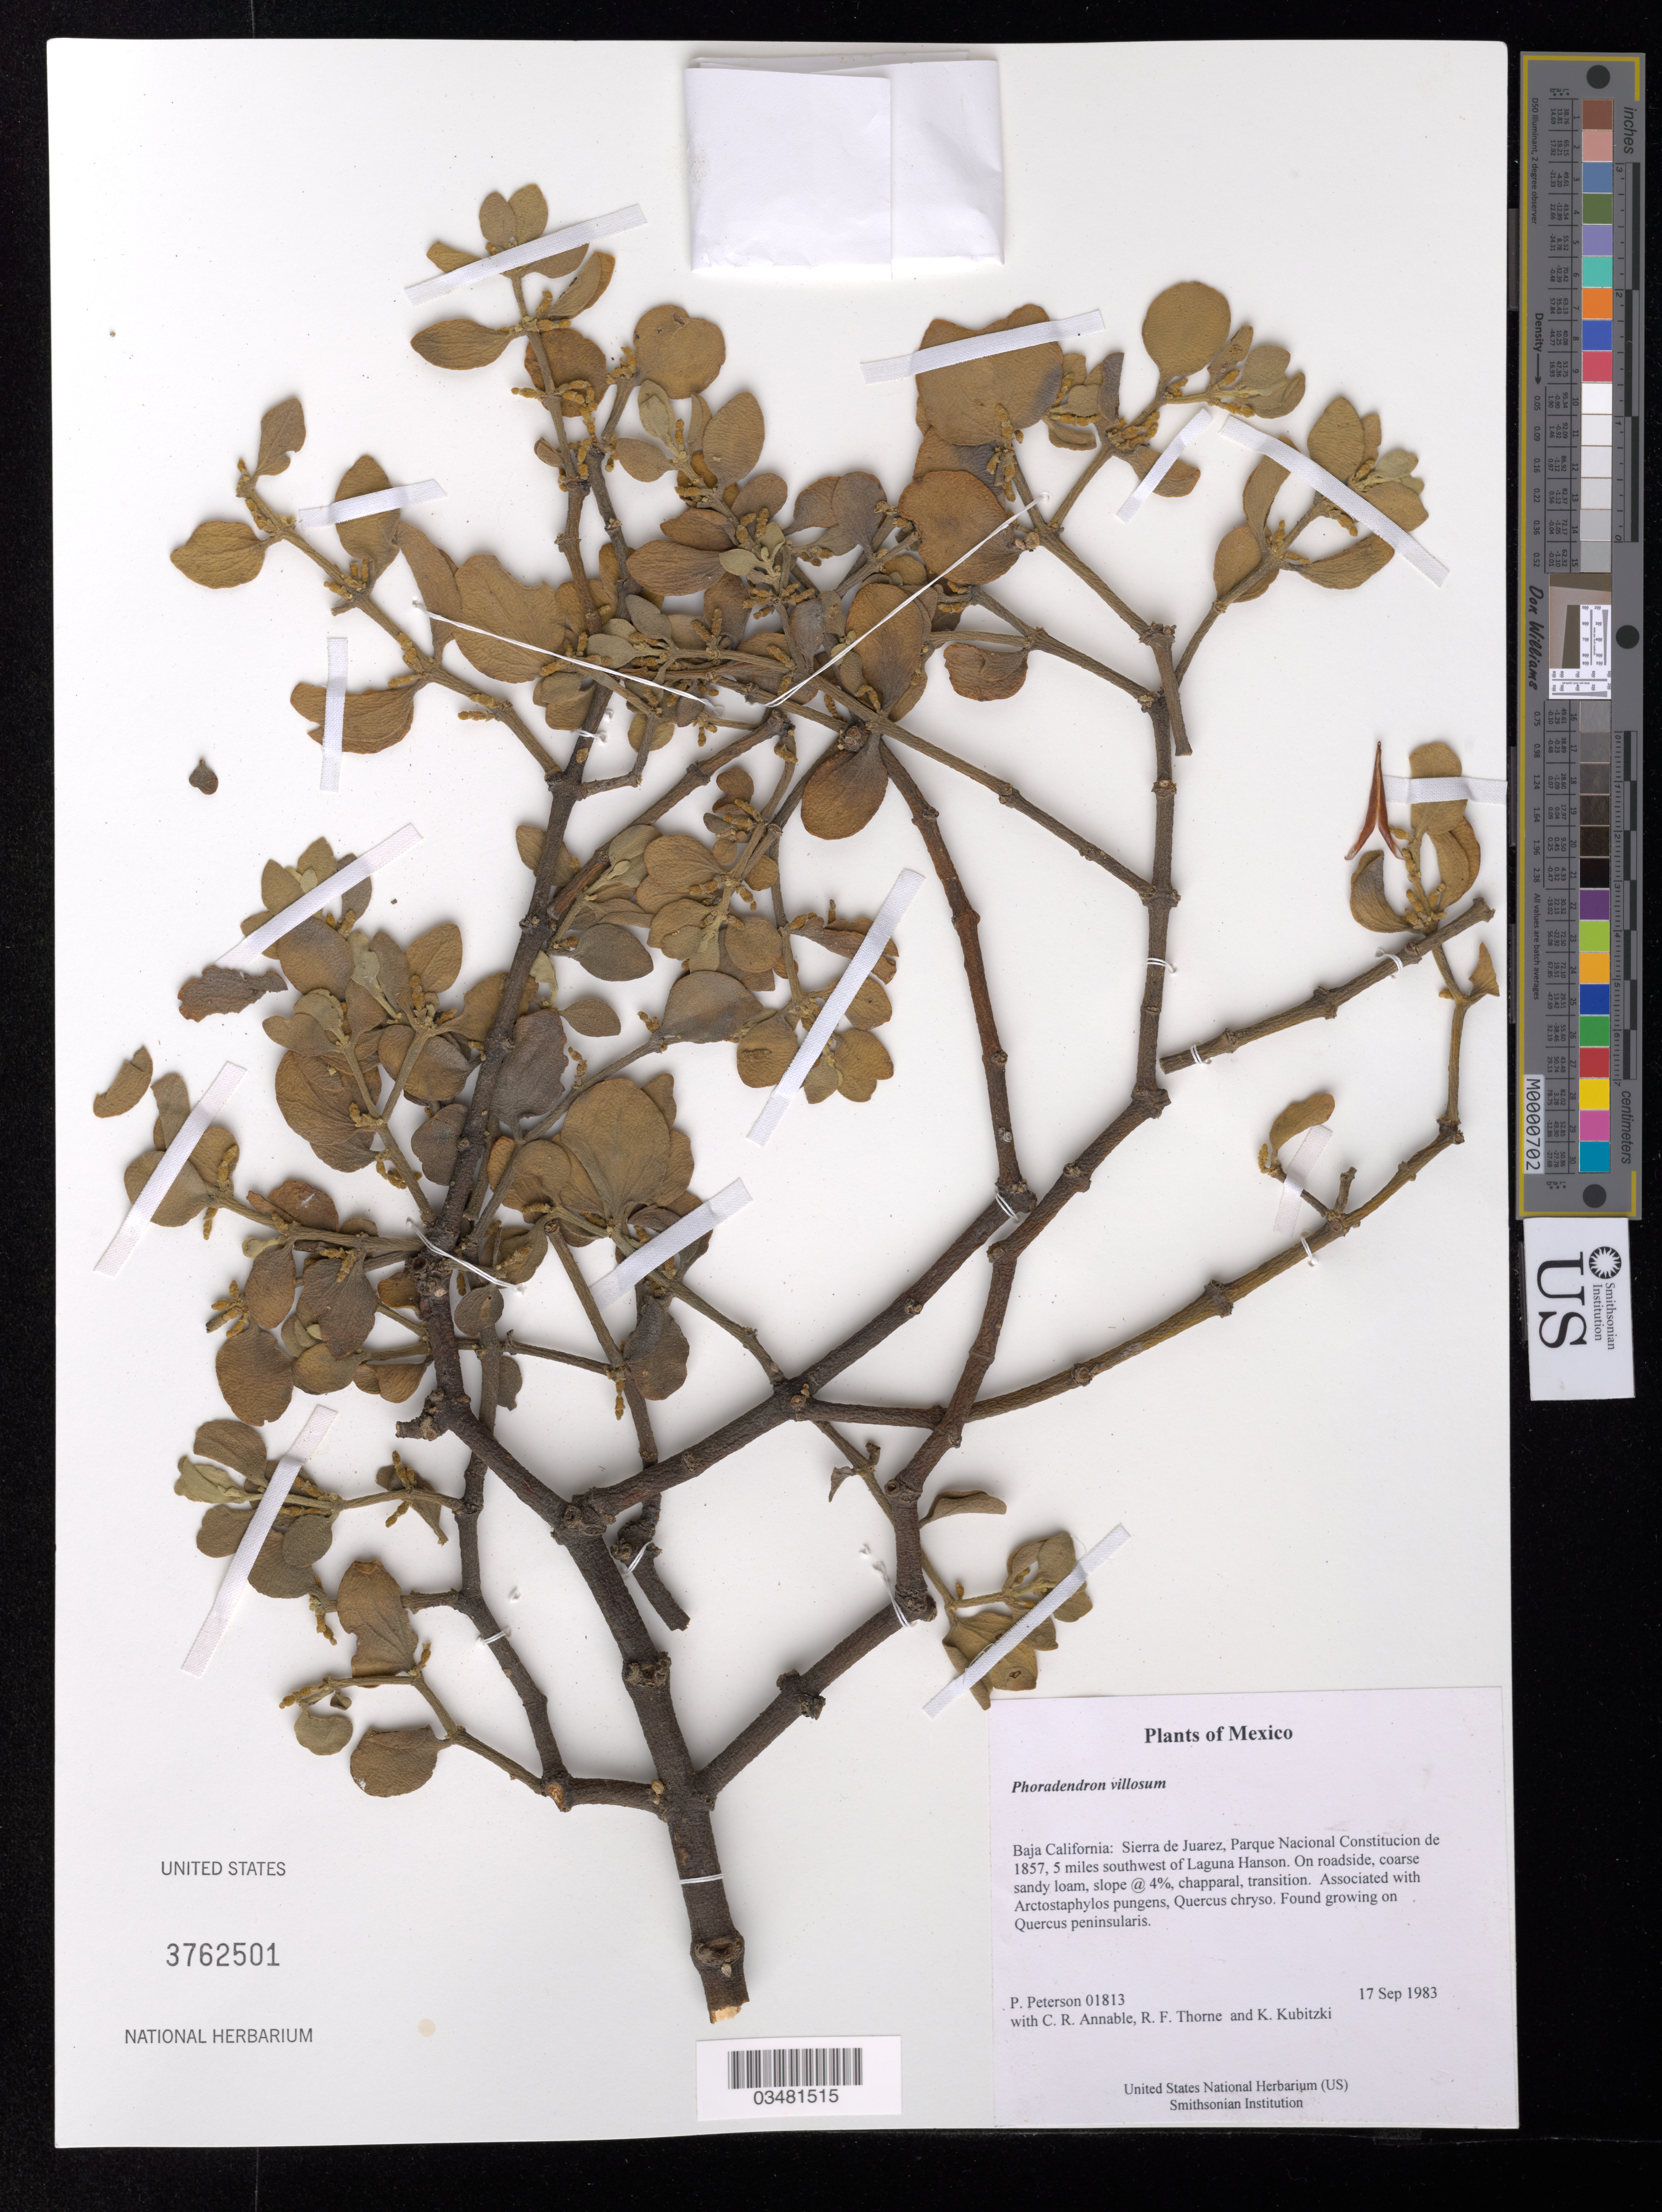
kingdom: Plantae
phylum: Tracheophyta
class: Magnoliopsida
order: Santalales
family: Viscaceae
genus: Phoradendron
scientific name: Phoradendron villosum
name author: (Nutt.) Nutt. ex Engelm.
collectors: P. M. Peterson, C. R. Annable, R. F. Thorne & K. Kubitzki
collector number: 01813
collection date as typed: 17 Sep 1983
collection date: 1983-09-17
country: Mexico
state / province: Baja California Norte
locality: Sierra de Juarez, Parque Nacional Constitucion de 1857, 5 miles southwest of Laguna Hanson.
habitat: On roadside, coarse sandy loam, slope @ 4%, chapparal, transition. Associated with Arctostaphylos pungens, Quercus chryso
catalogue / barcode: US 3762501